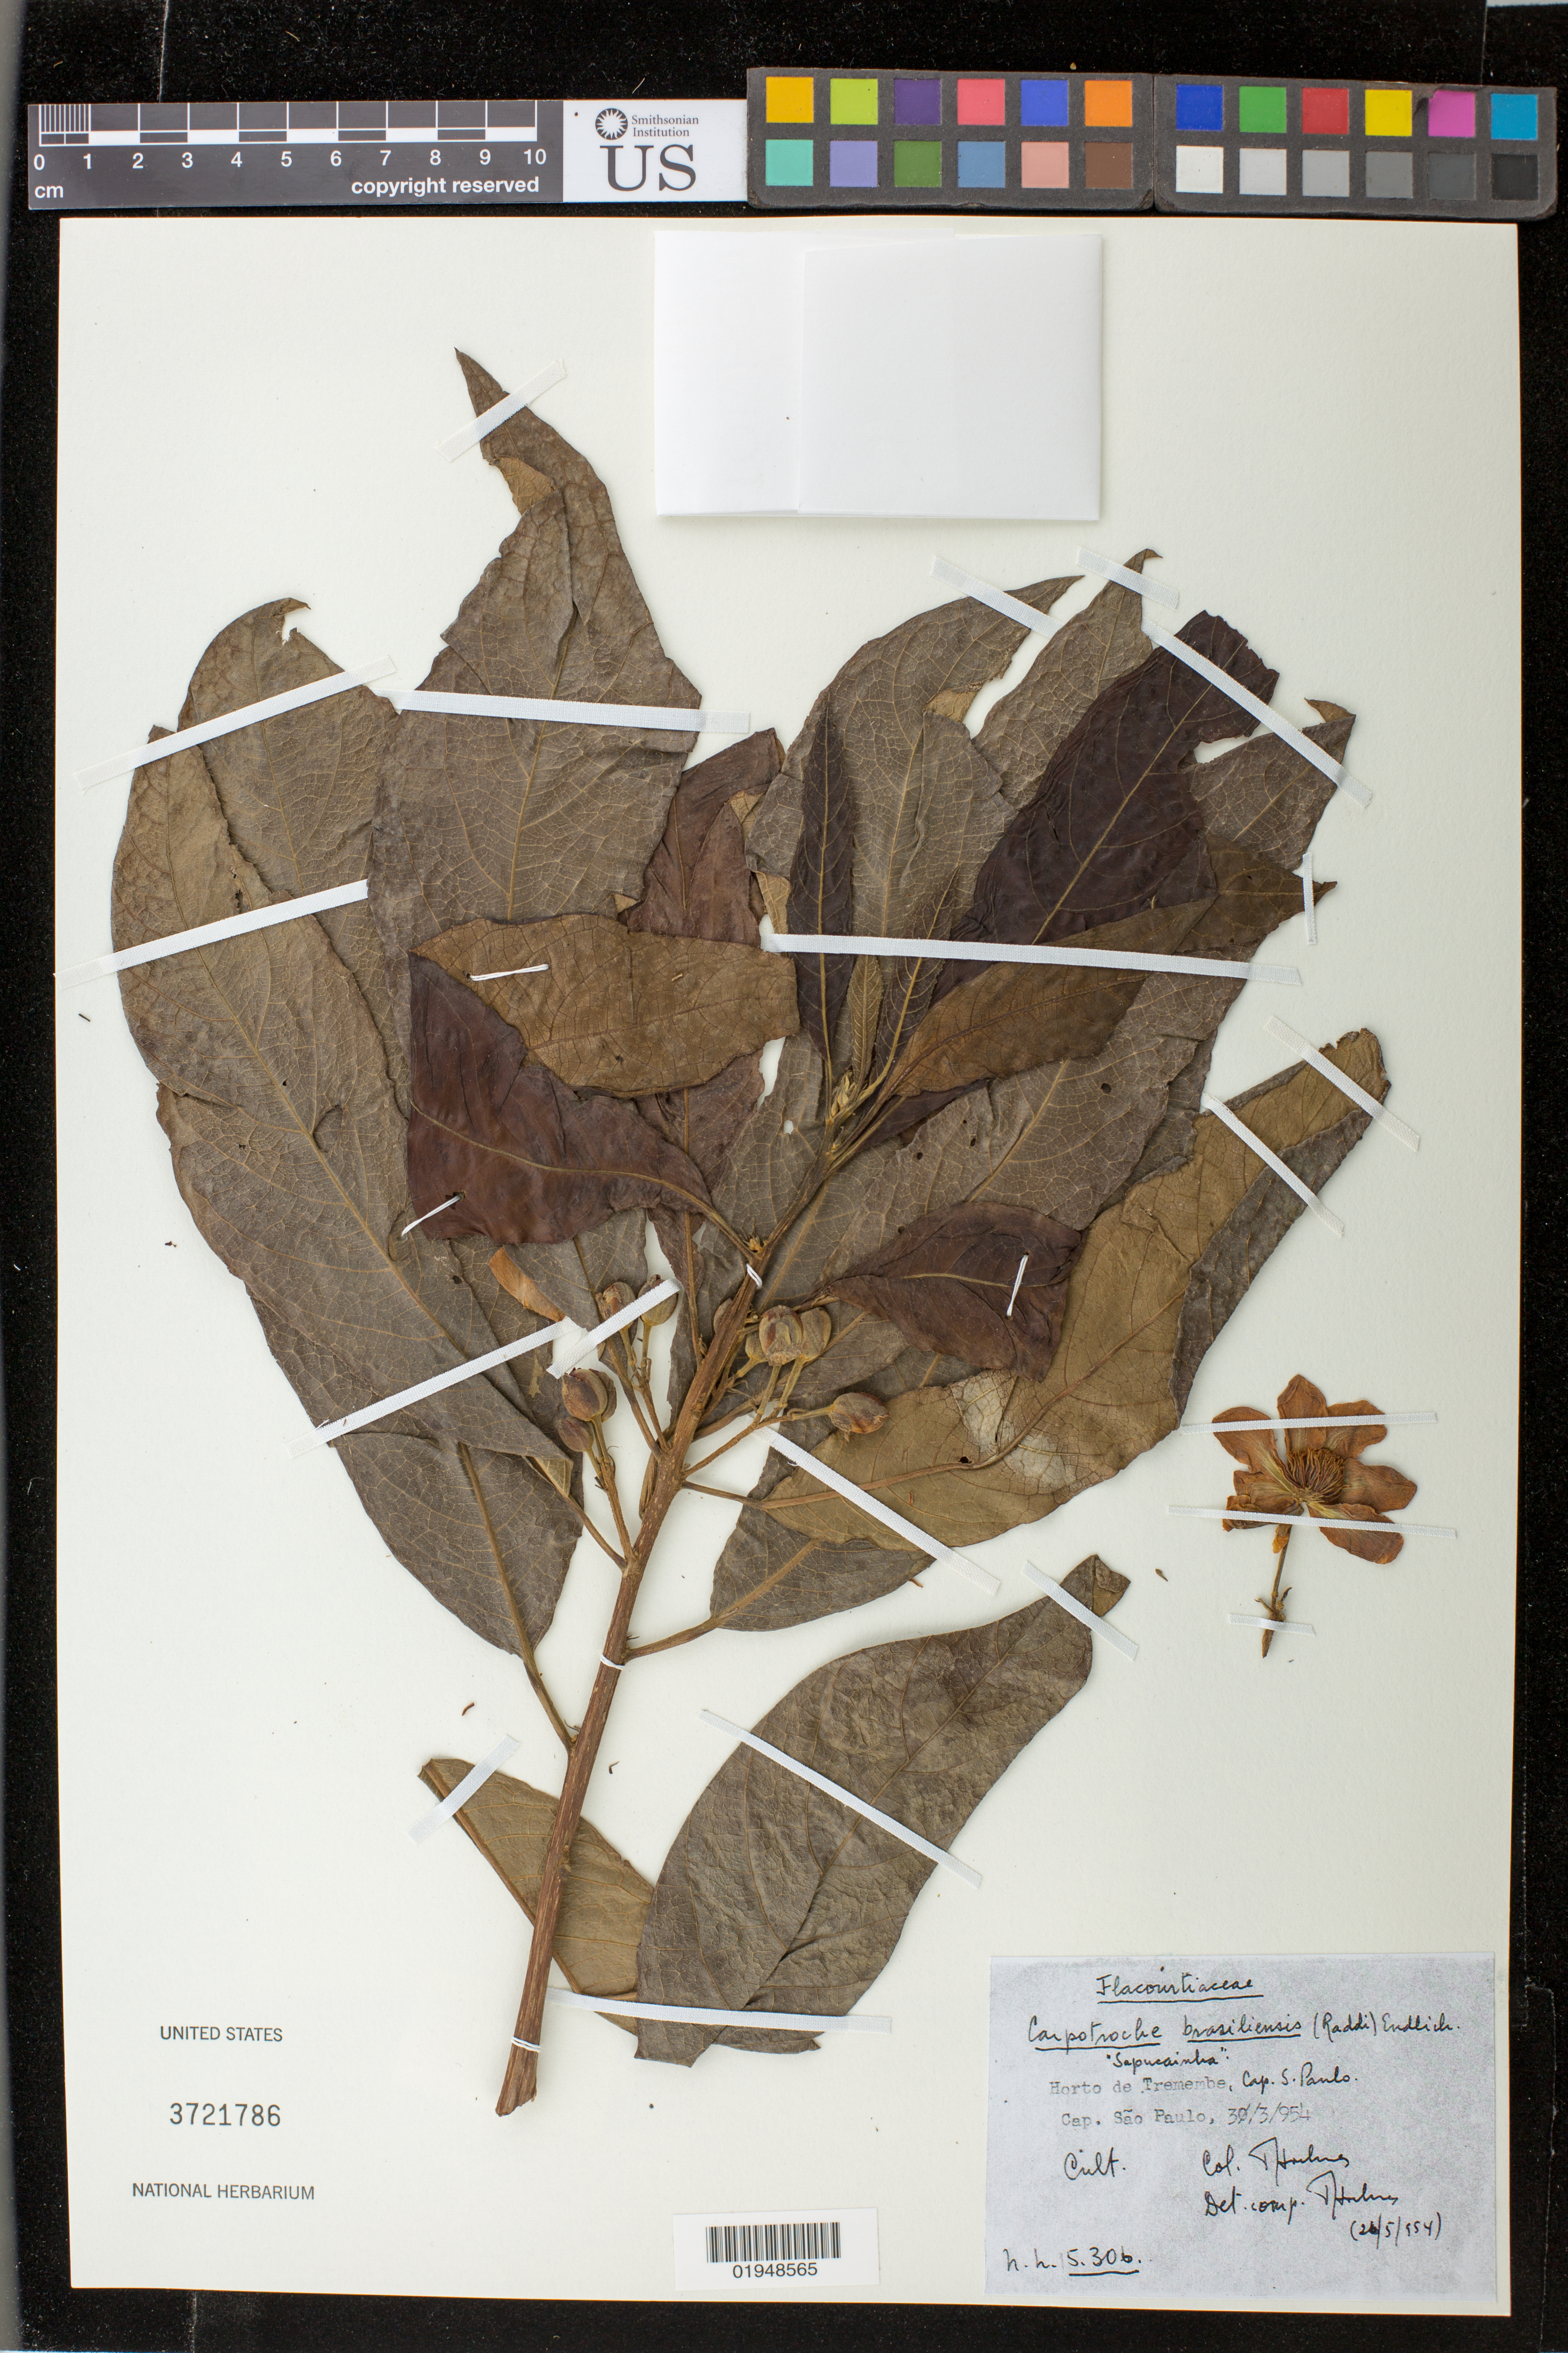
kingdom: Plantae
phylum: Tracheophyta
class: Magnoliopsida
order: Malpighiales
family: Achariaceae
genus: Carpotroche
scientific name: Carpotroche brasiliensis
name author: Endl.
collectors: T. Holmes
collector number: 5.306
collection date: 1954-03-30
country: Brazil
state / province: São Paulo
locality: Horto de Tremembe [cultivated]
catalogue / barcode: US 3721786